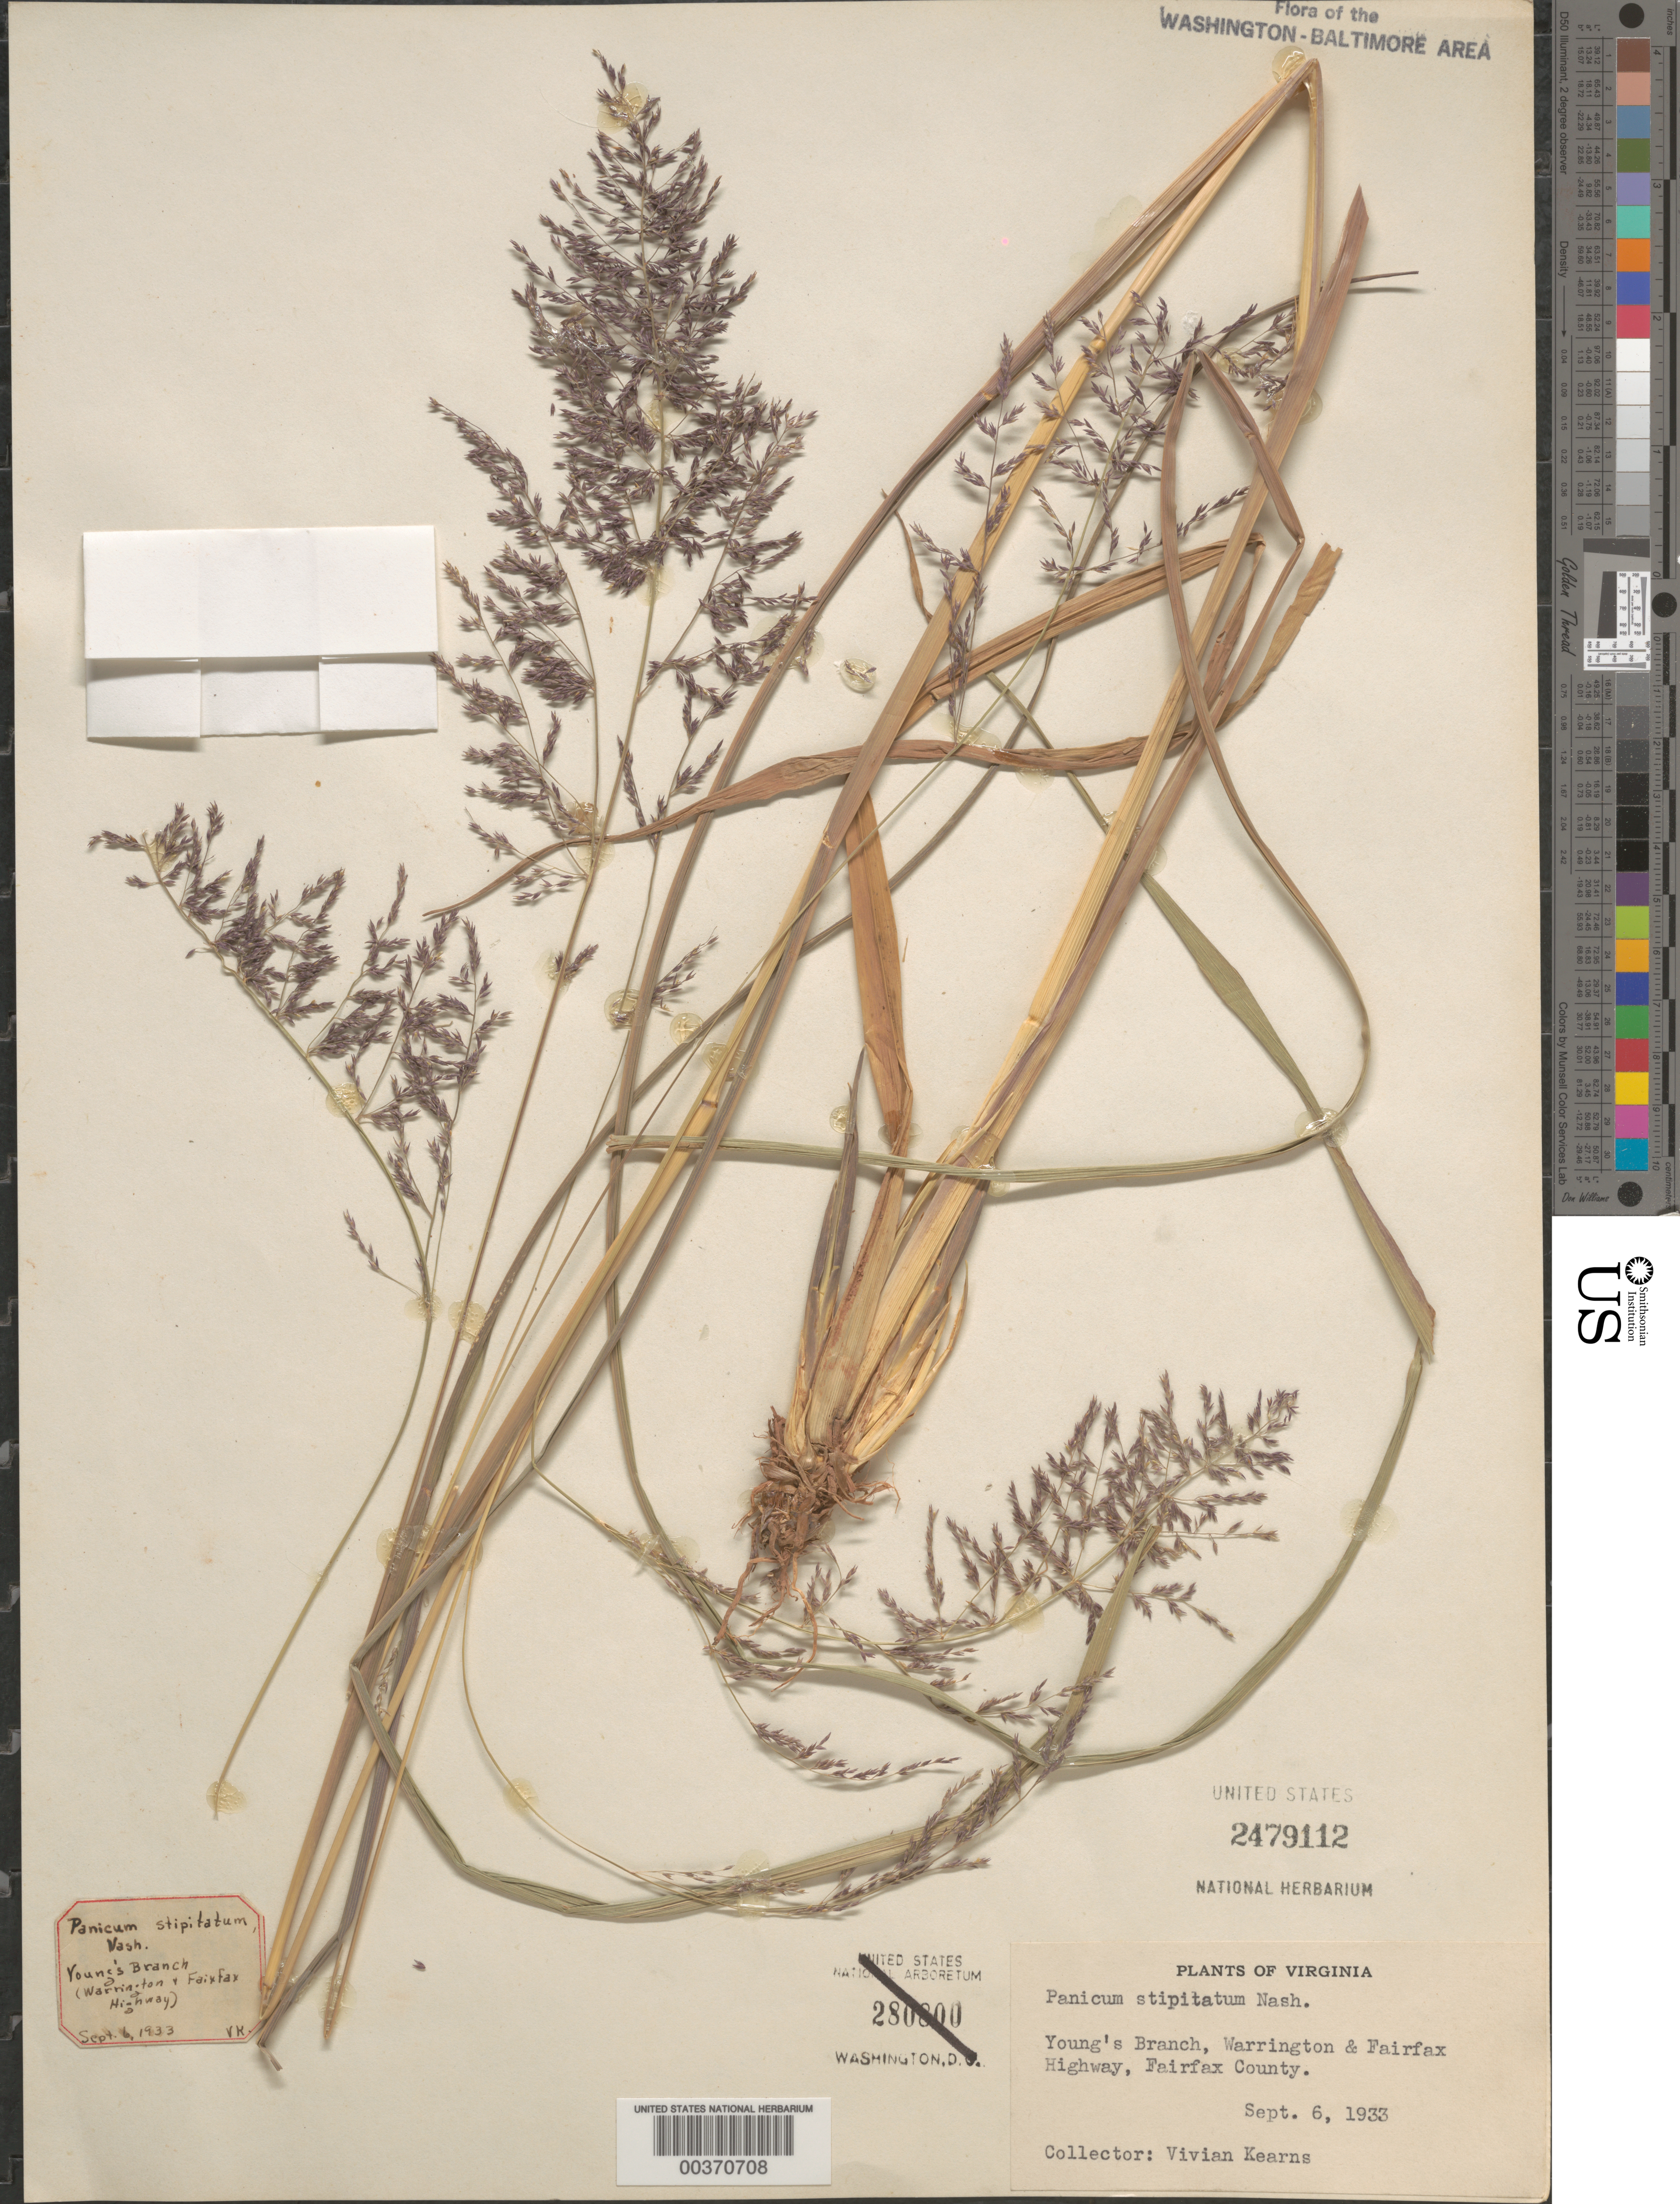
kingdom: Plantae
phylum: Tracheophyta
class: Liliopsida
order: Poales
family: Poaceae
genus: Coleataenia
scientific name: Coleataenia rigidula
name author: (Bosc ex Nees) LeBlond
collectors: V. Kearns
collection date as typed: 06 Sep 1933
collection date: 1933-09-06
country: United States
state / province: Virginia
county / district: Fairfax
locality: Youngs Branch, Warrington & Fairfax Highway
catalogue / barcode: US 2479112